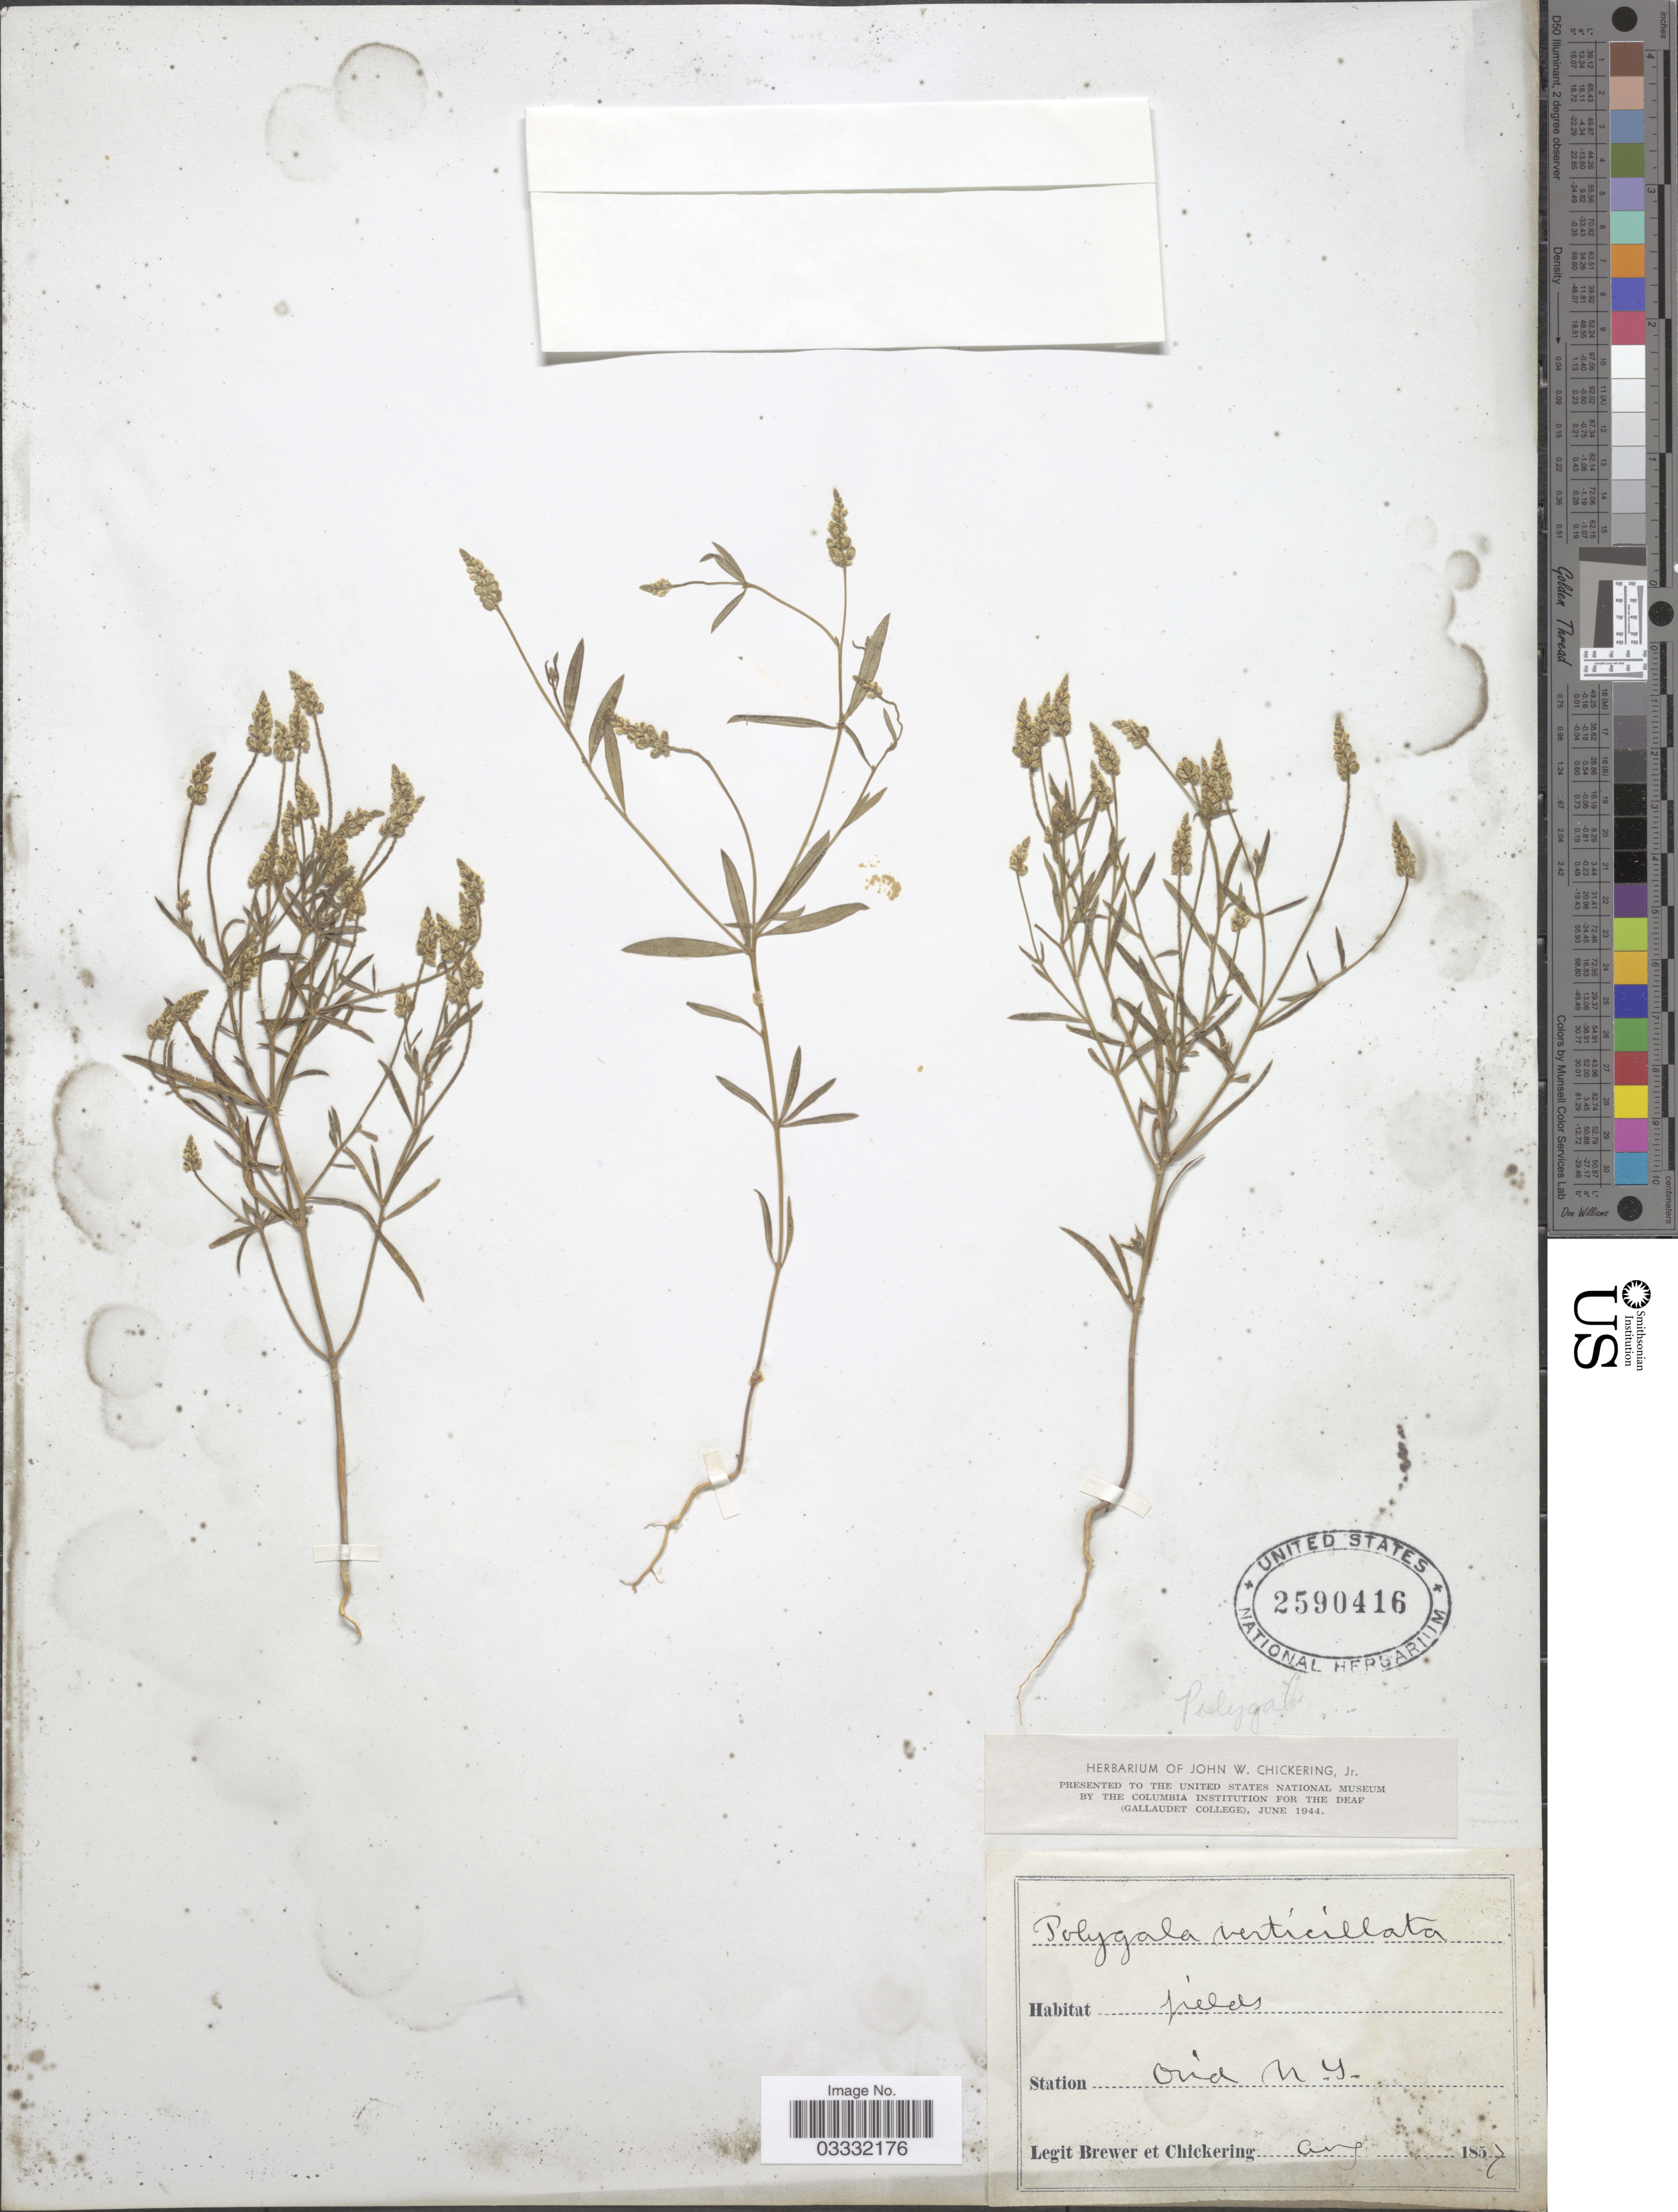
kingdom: Plantae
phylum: Tracheophyta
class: Magnoliopsida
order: Fabales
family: Polygalaceae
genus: Polygala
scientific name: Polygala verticillata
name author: L.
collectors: -. Brewer & -. Chickering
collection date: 1857-08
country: United States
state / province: New York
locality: Station Ovid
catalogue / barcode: US 2590416